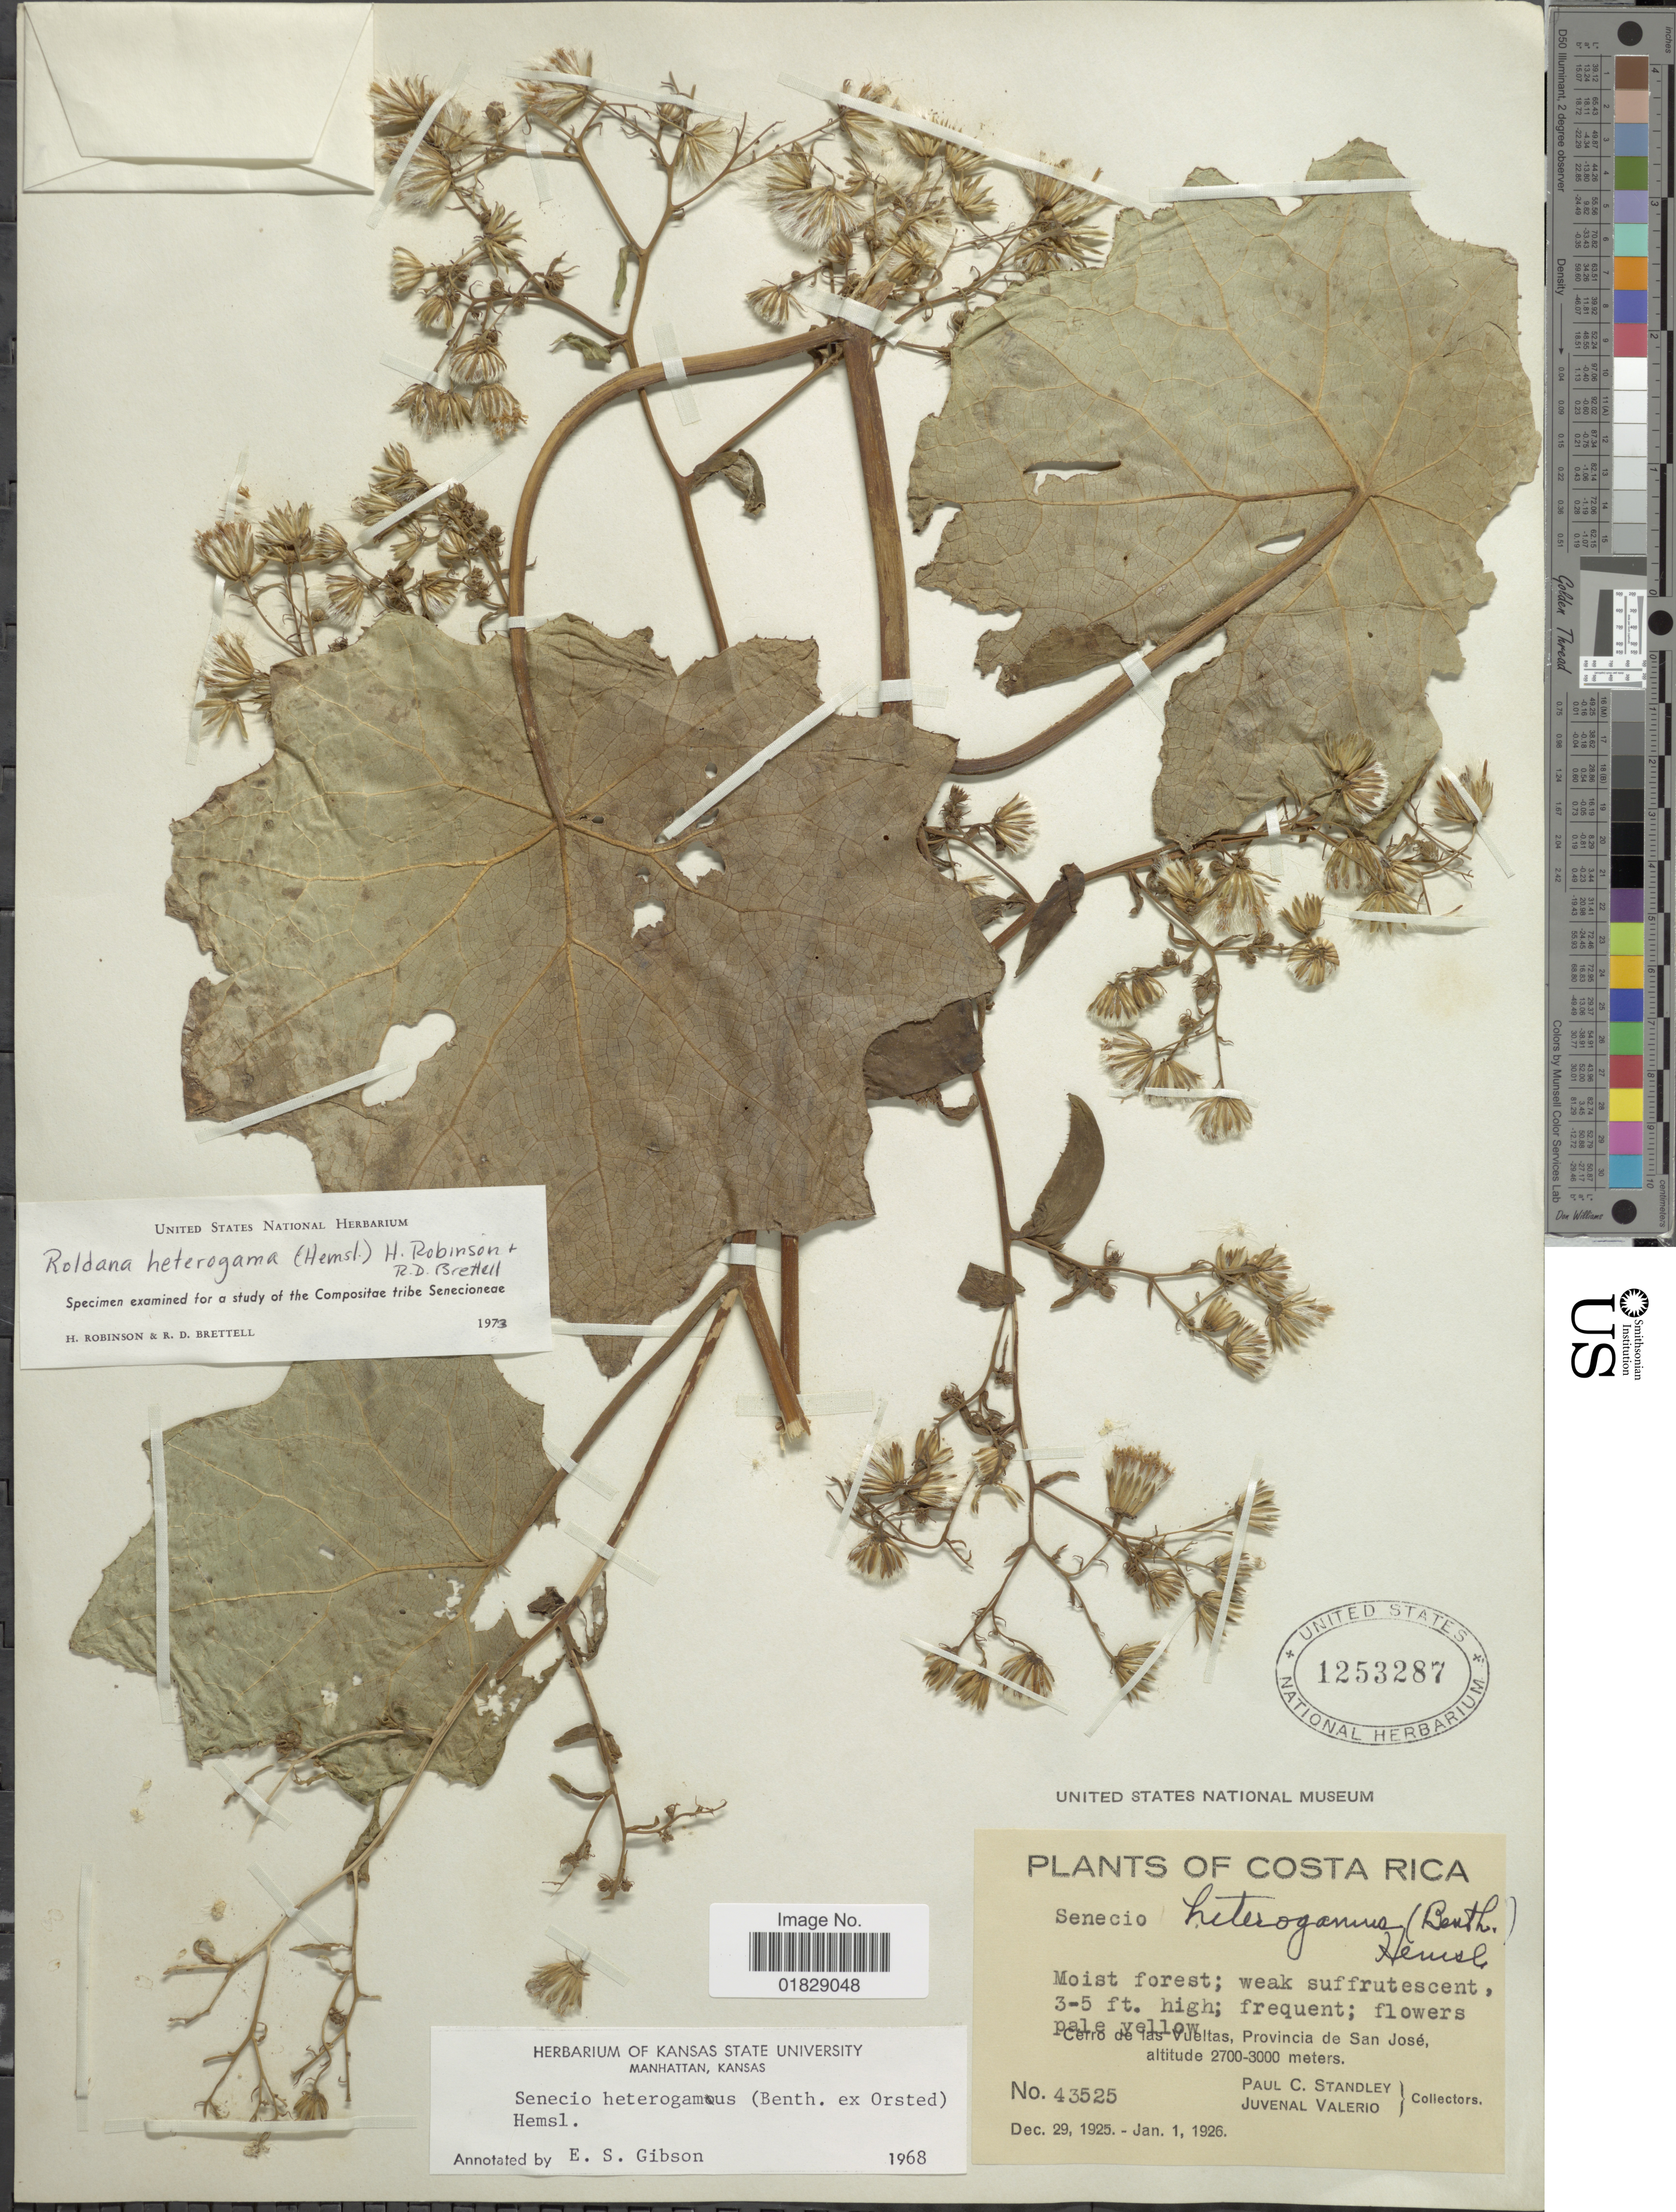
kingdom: Plantae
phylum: Tracheophyta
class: Magnoliopsida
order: Asterales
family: Asteraceae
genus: Roldana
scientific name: Roldana heterogama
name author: (Benth.) H. Rob. & Brettell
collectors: P. C. Standley & J. Valerio R.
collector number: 43525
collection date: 1925-12-29/1926-01-01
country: Costa Rica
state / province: San José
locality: Cerro de las Vueltas, Provincia de San José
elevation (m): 2700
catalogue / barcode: US 1253287